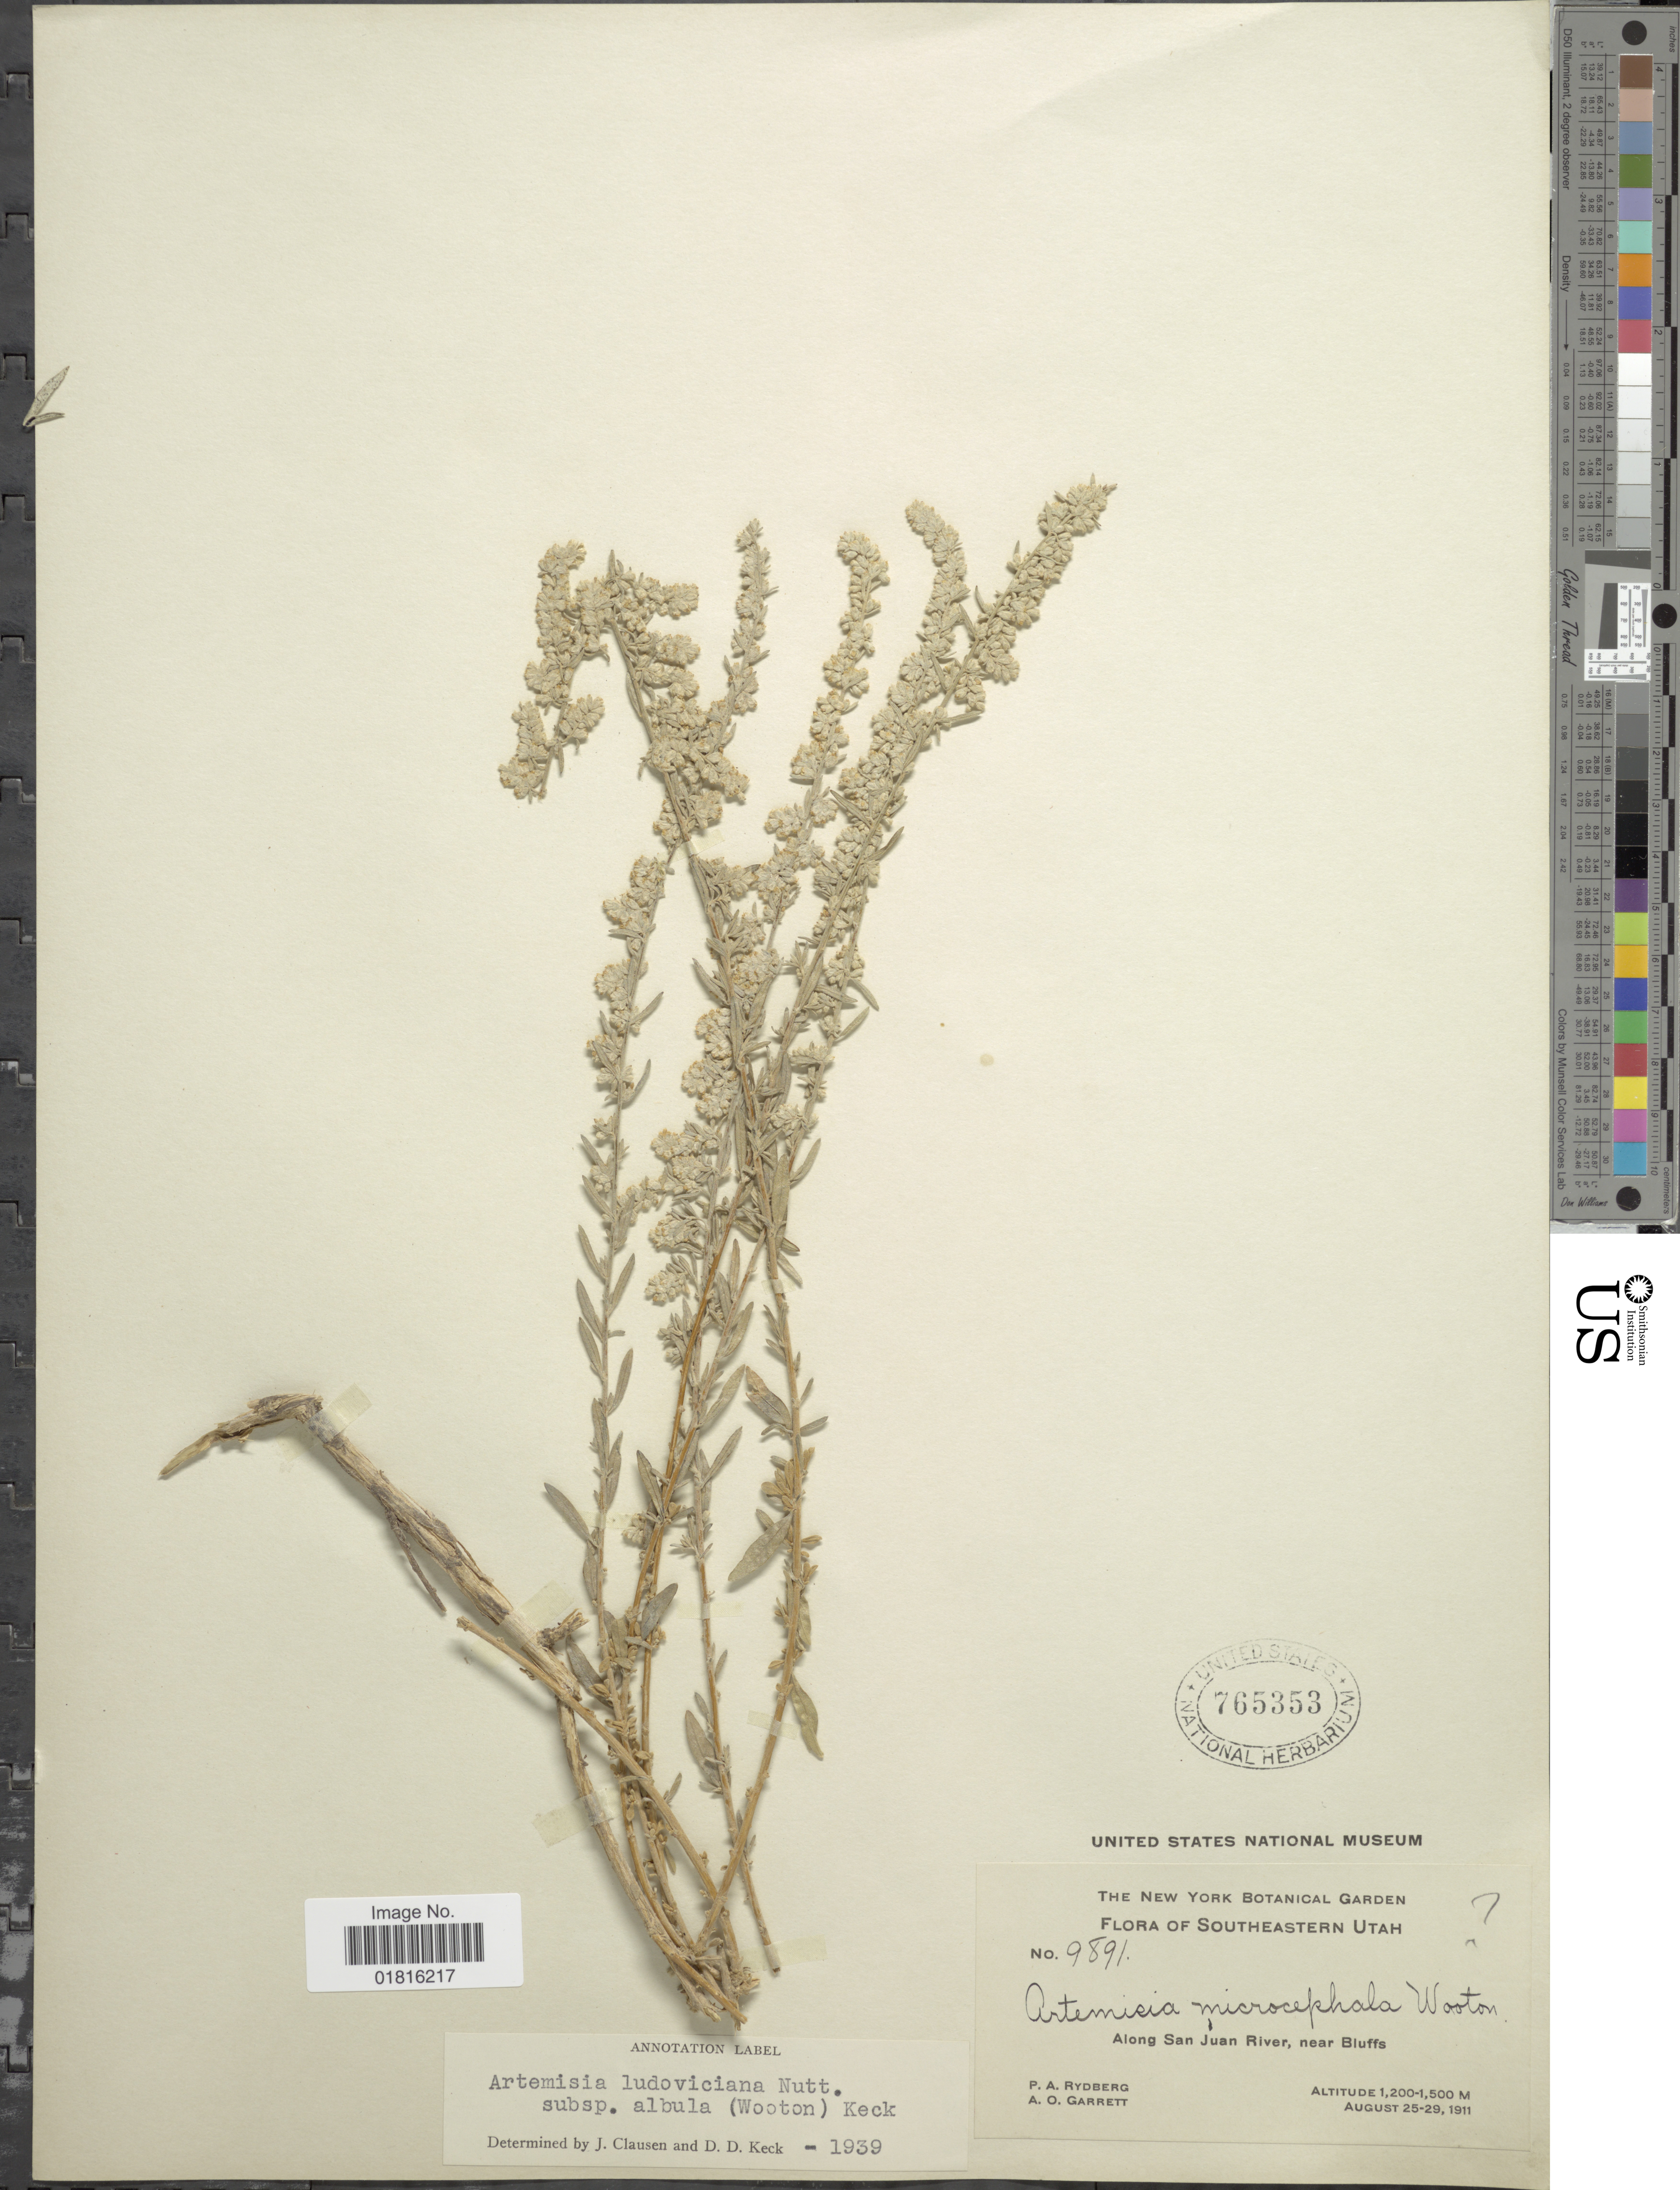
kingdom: Plantae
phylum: Tracheophyta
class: Magnoliopsida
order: Asterales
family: Asteraceae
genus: Artemisia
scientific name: Artemisia ludoviciana subsp. albula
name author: (Wooton) D.D. Keck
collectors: P. A. Rydberg & A. O. Garrett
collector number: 9891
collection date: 1911-08-25/1911-08-29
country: United States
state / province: Utah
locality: Southeastern Utah, Along San Juan River, near Bluffs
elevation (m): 1200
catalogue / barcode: US 765353